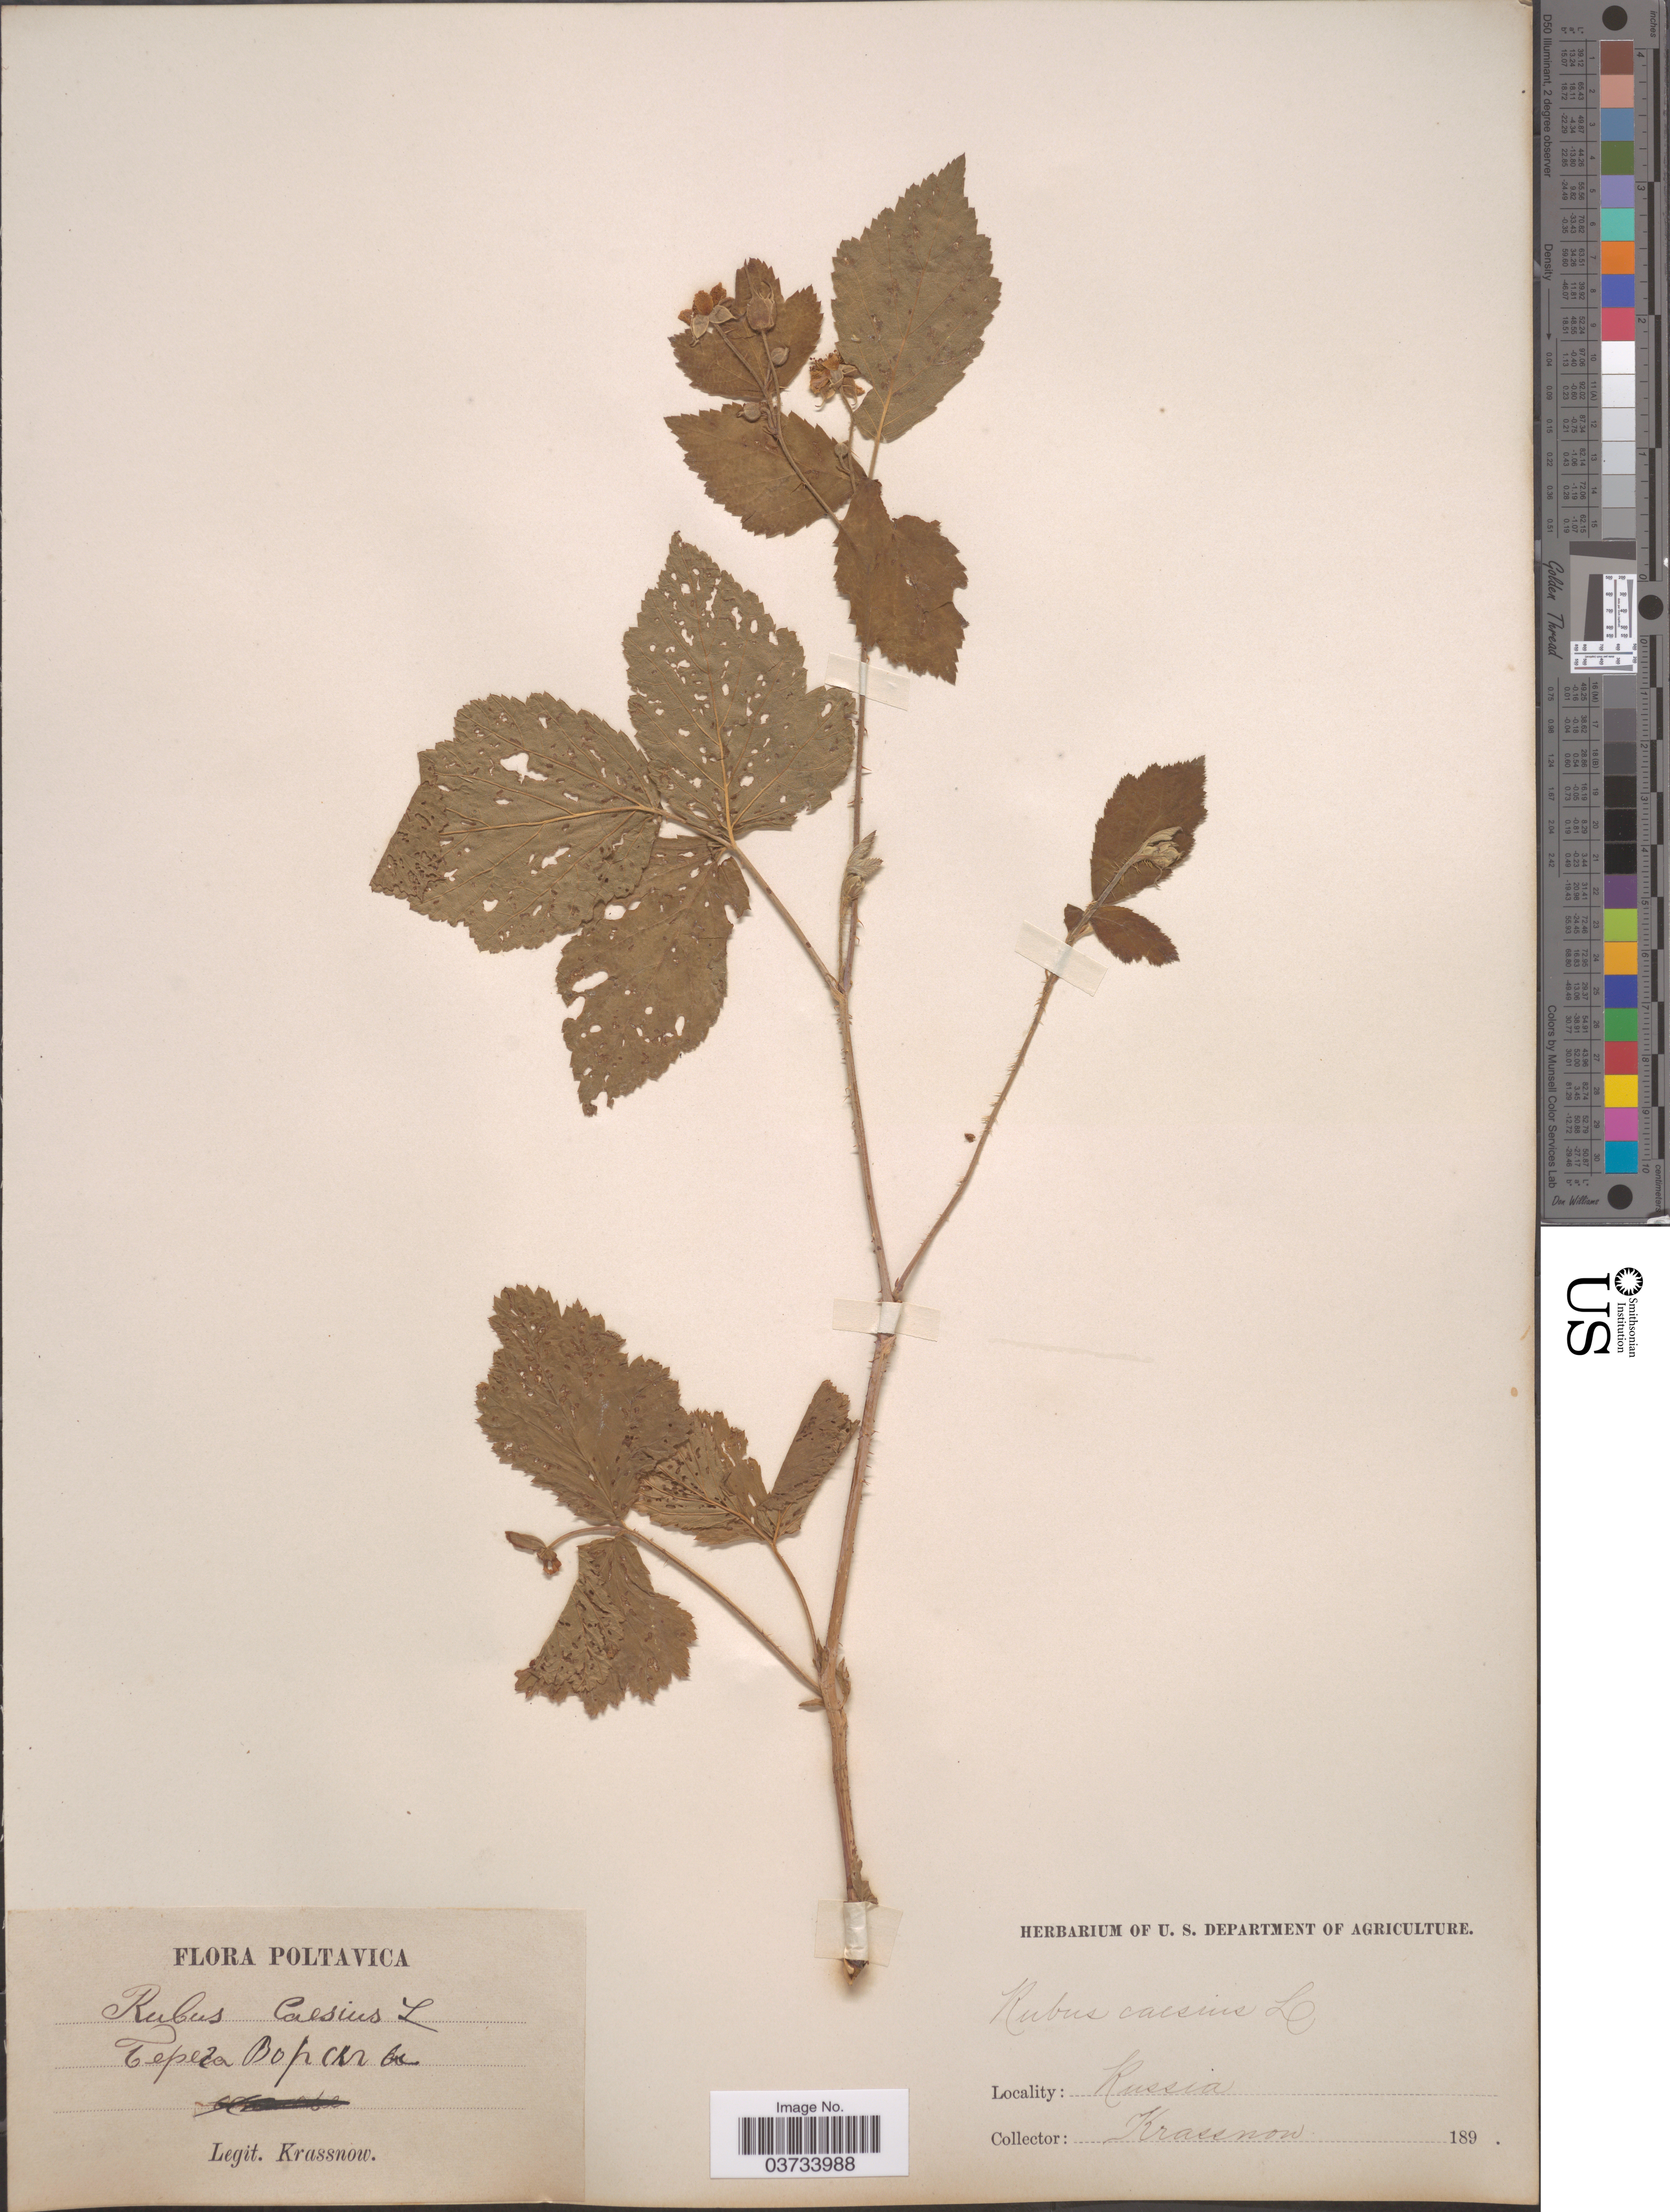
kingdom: Plantae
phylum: Tracheophyta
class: Magnoliopsida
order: Rosales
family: Rosaceae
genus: Rubus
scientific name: Rubus caesius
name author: L.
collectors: -. Krassnow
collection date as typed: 189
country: Ukraine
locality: Poltavica. X. Russia.